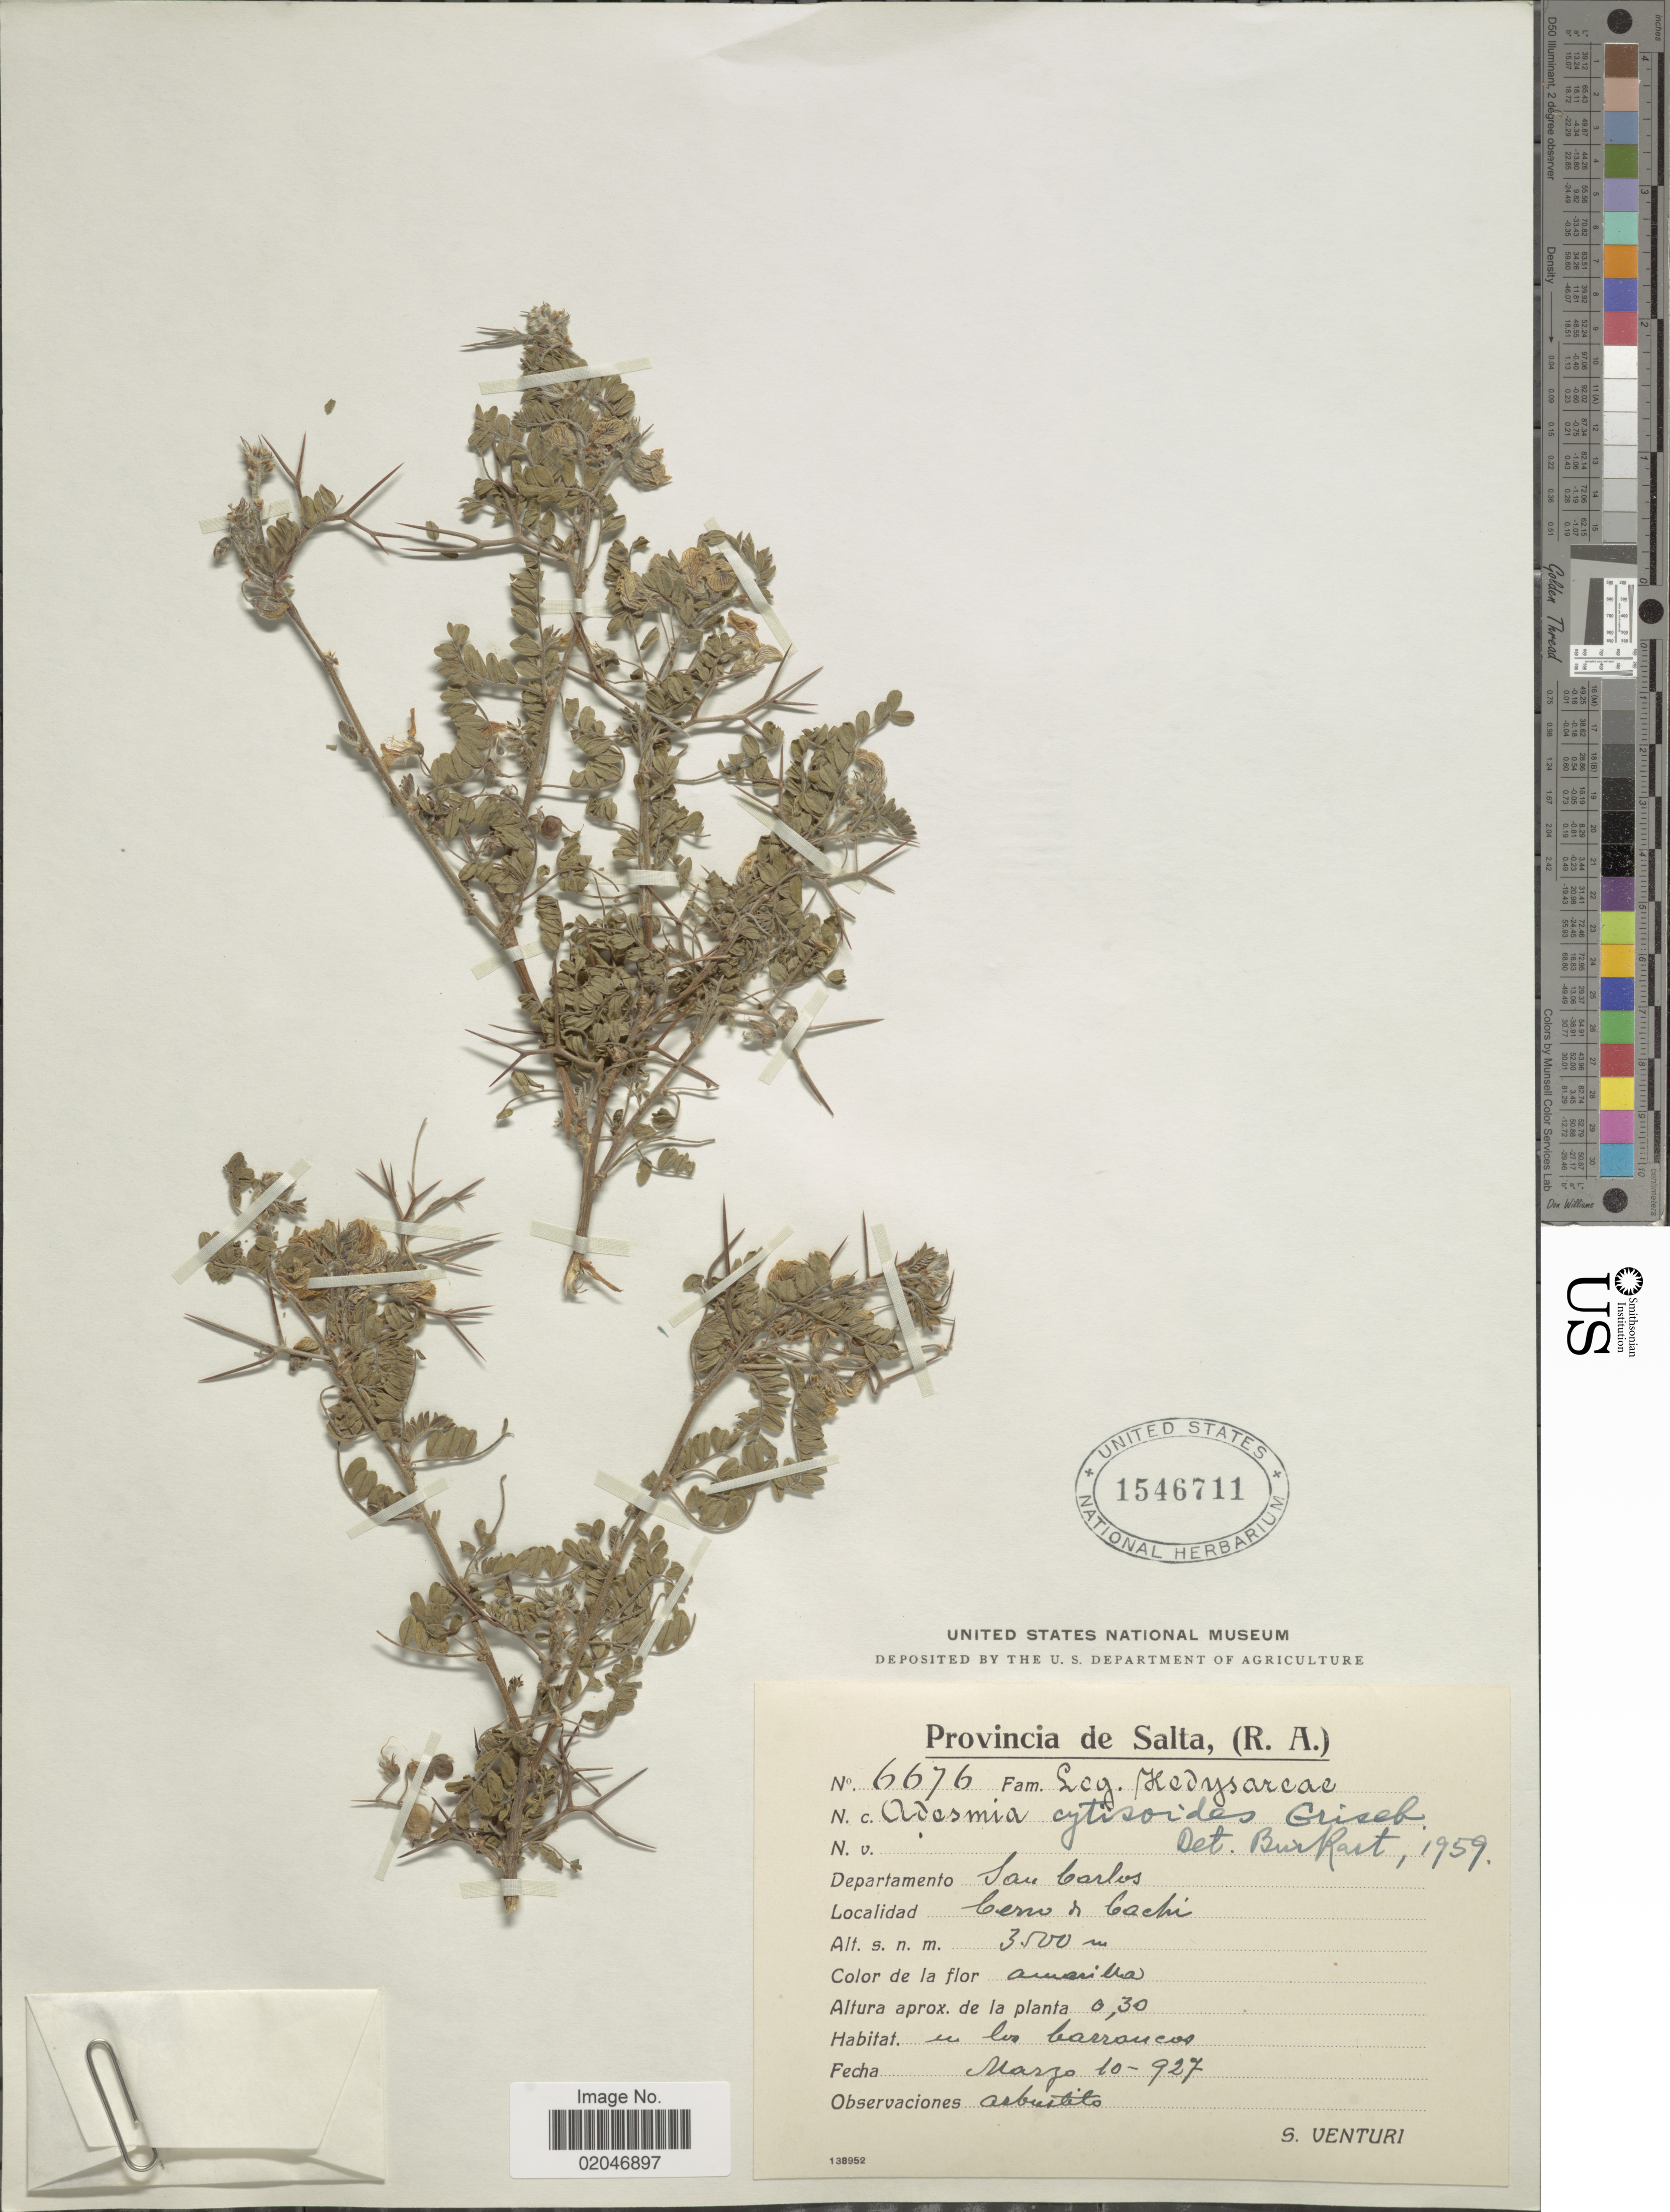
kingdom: Plantae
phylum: Tracheophyta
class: Magnoliopsida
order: Fabales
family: Fabaceae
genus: Adesmia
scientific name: Adesmia cytisoides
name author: Griseb.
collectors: S. Venturi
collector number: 6676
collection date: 1927-03-10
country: Argentina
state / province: Salta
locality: Departamento San Carlos, Cerro de Cachi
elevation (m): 3500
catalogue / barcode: US 1546711